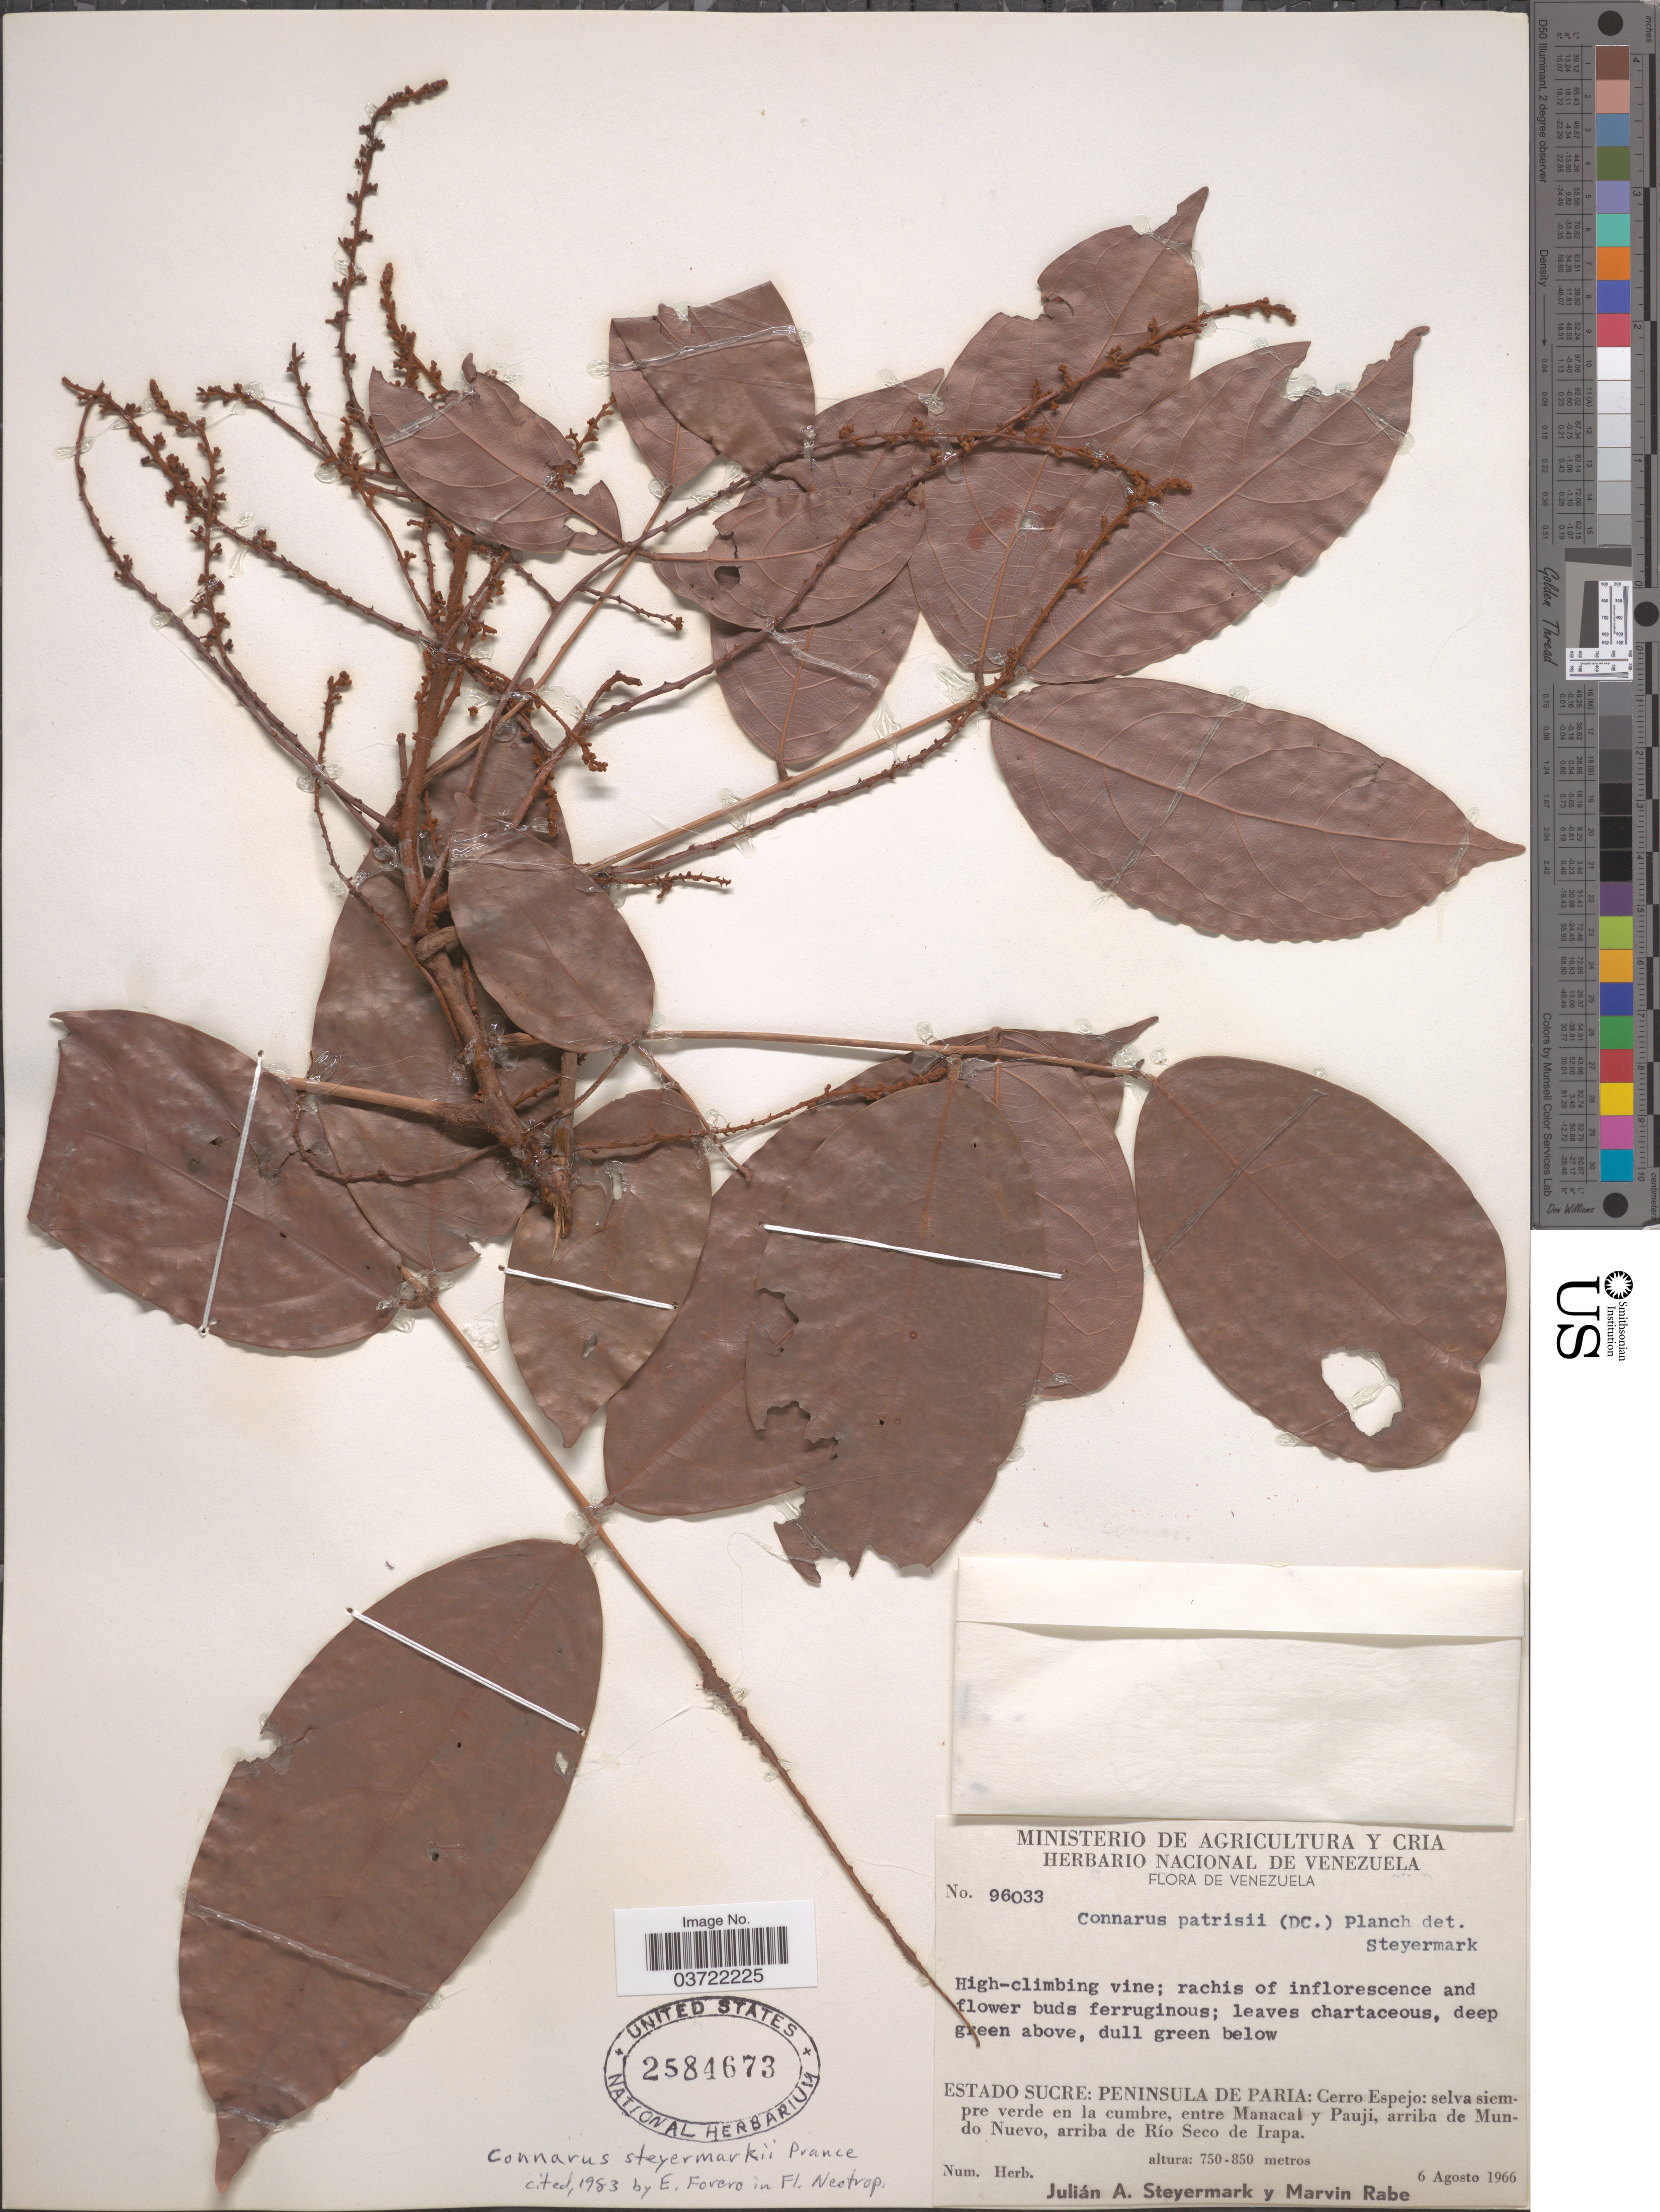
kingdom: Plantae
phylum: Tracheophyta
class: Magnoliopsida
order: Oxalidales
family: Connaraceae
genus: Connarus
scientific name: Connarus steyermarkii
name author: Prance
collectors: J. Steyermark & M. Rabe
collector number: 96033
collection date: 1966-08-06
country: Venezuela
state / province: Sucre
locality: Peninsula de Paria: Cerro Espejo: selva siempre verde en la cumbre, entre Manacal y Pauji, arriba de Mundo Nuevo, arriba de Río Seco de Irapa.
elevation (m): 750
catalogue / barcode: US 2584673